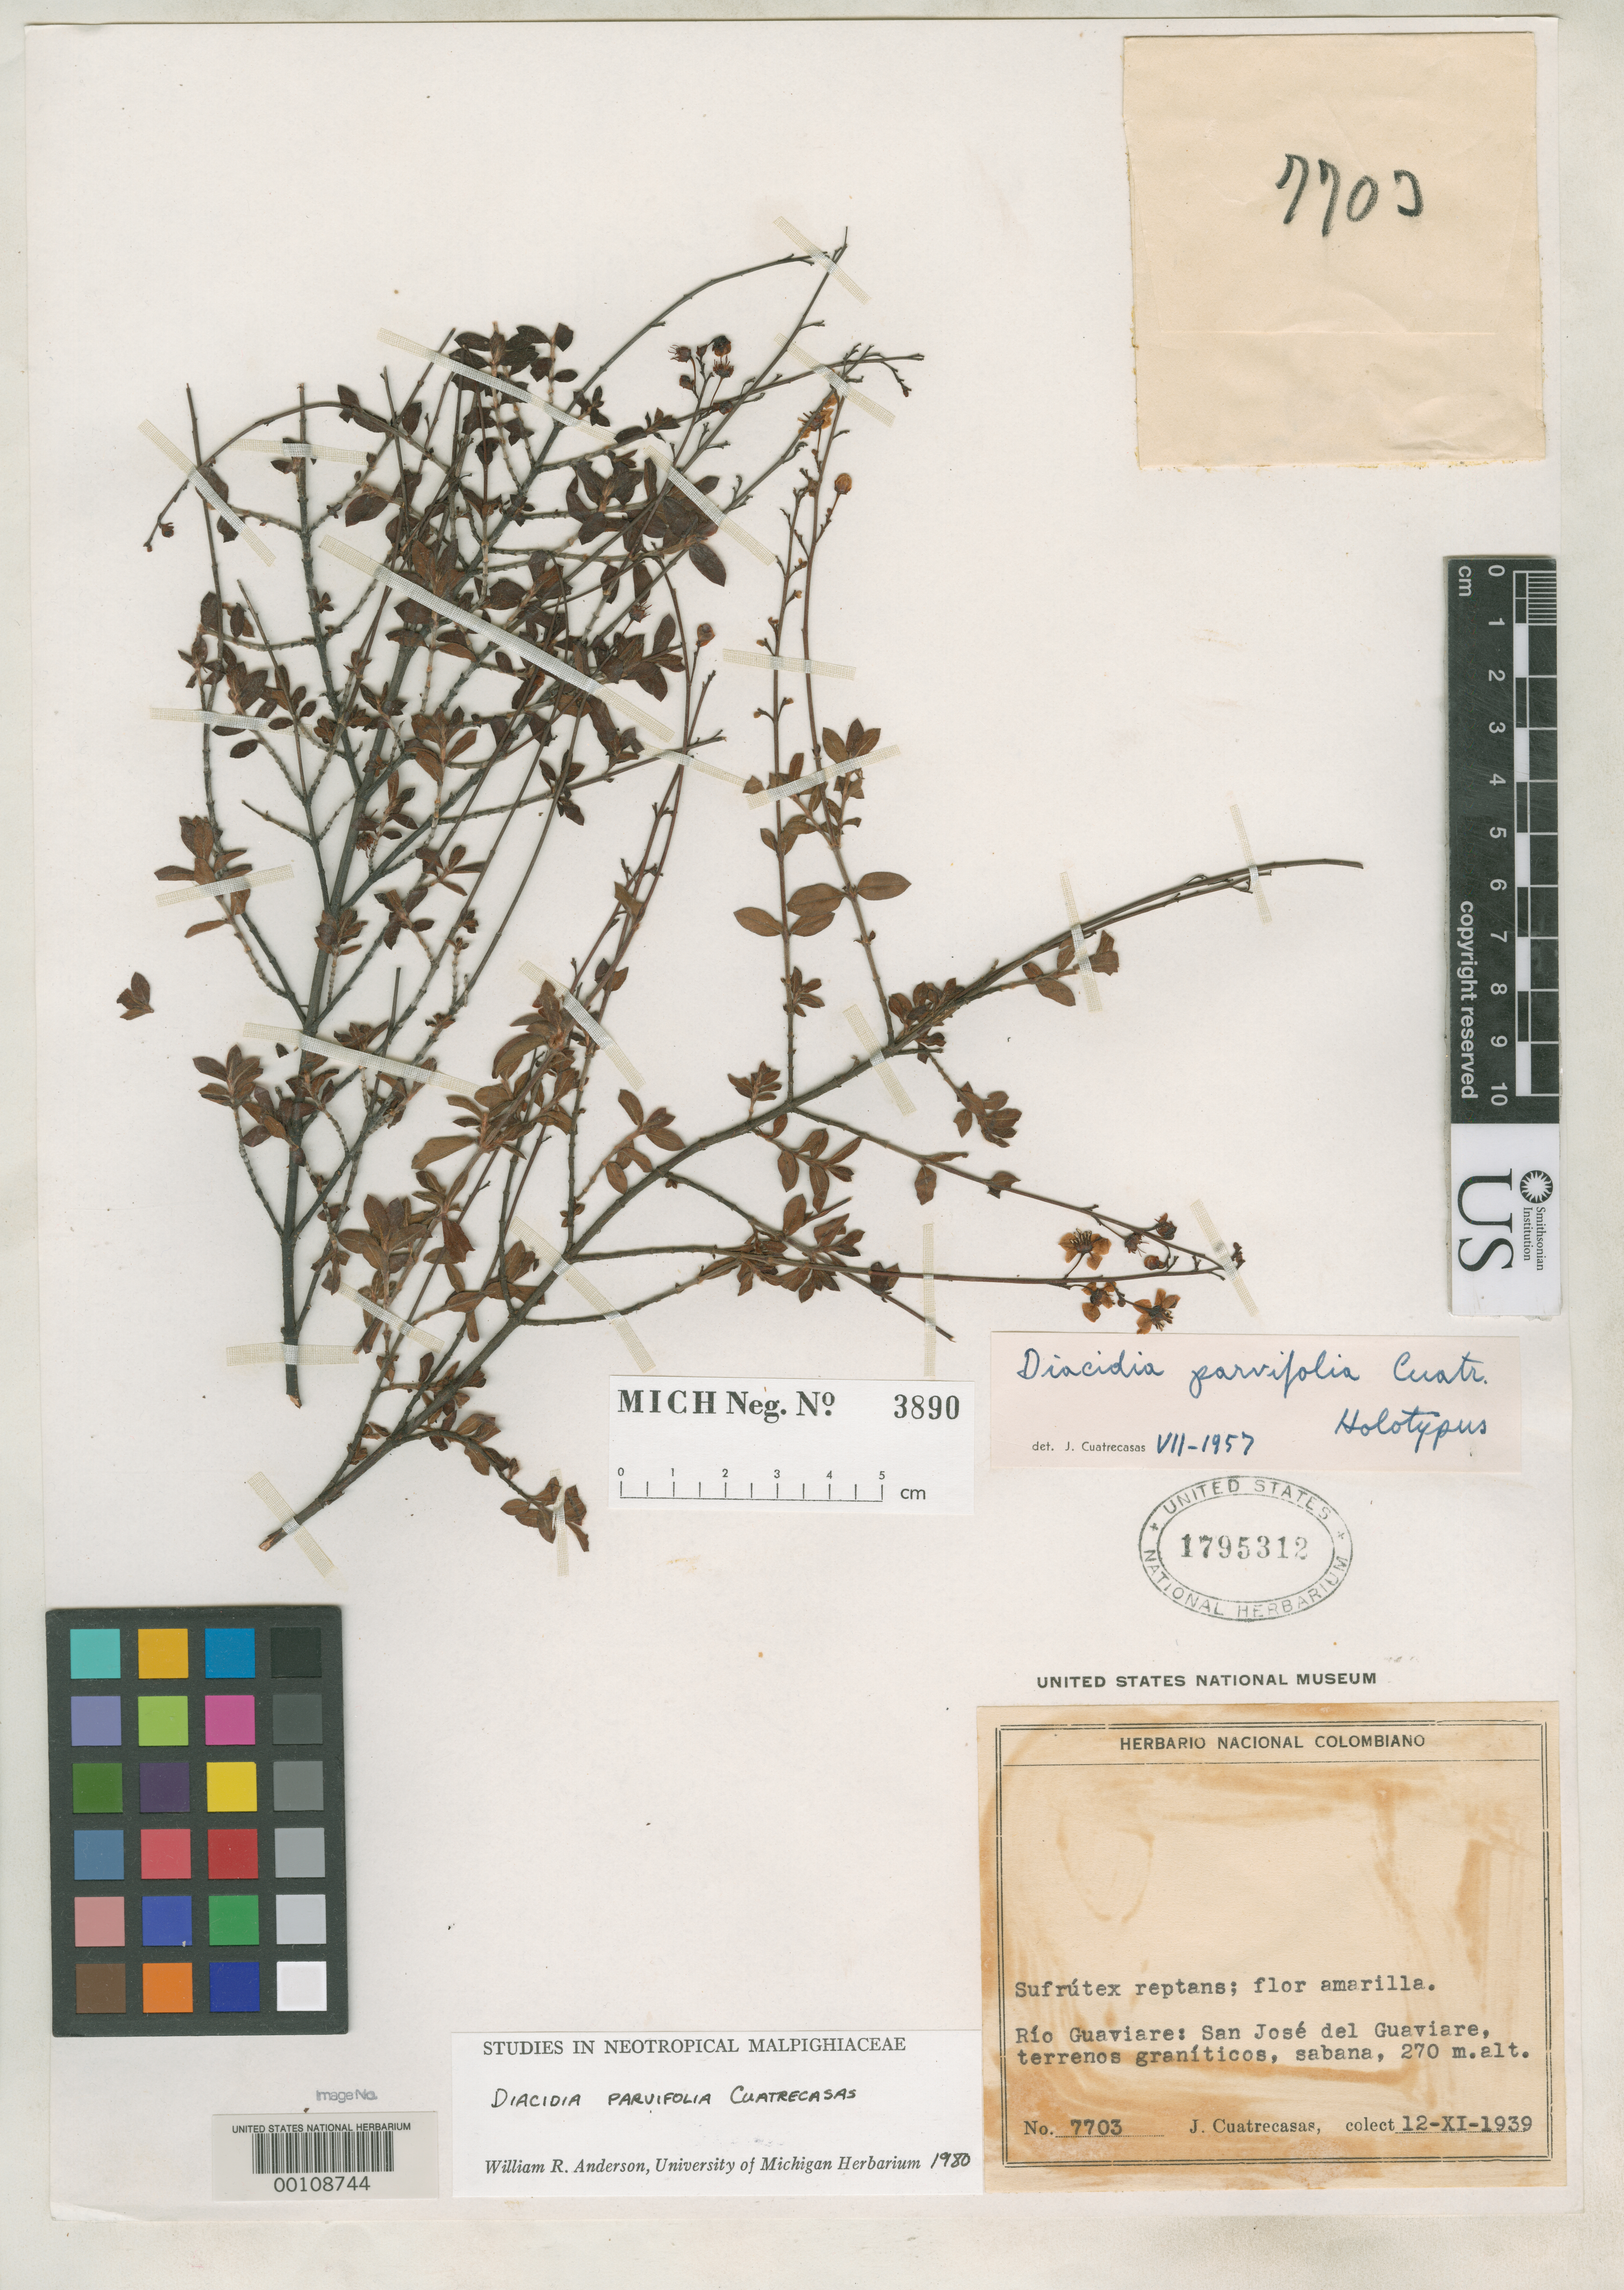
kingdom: Plantae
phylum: Tracheophyta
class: Magnoliopsida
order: Malpighiales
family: Malpighiaceae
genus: Diacidia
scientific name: Diacidia parvifolia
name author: Cuatrec.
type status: Holotype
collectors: J. Cuatrecasas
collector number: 7703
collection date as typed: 12 Nov 1939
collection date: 1939-11-12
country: Colombia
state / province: Guaviare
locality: Rio Guaviare, San Jose del Guaviare.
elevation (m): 270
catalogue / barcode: US 1795312